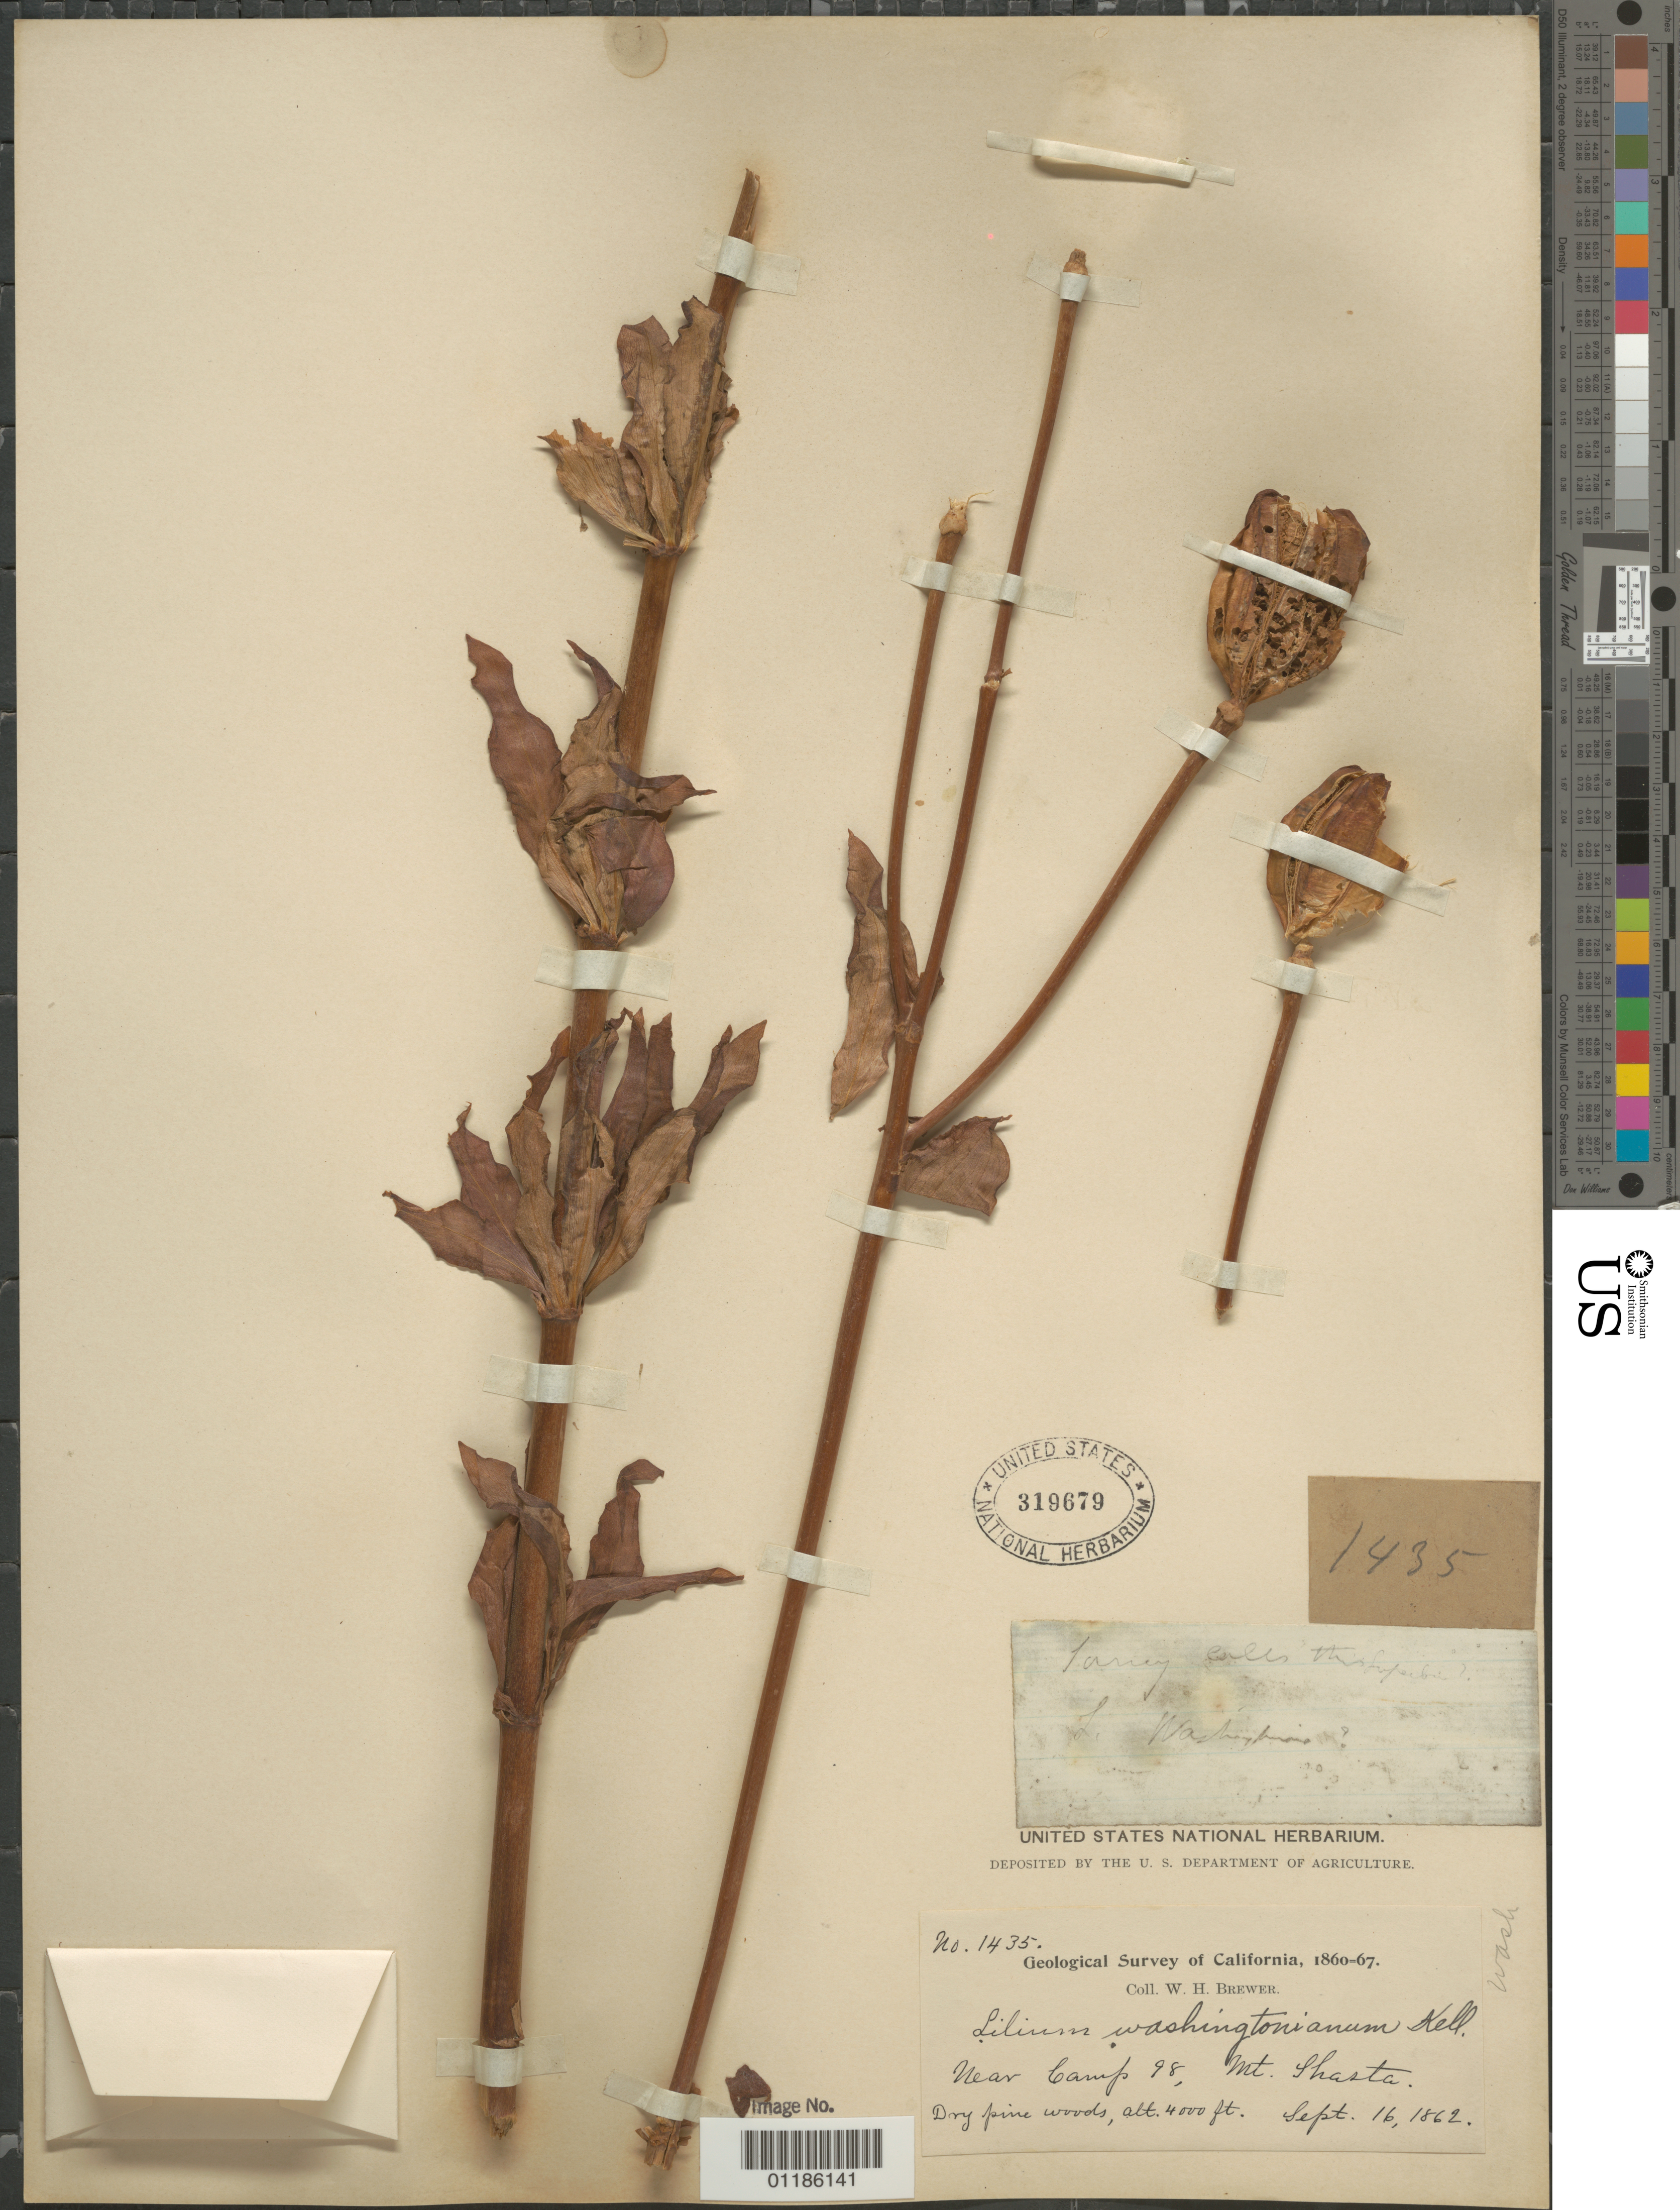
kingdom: Plantae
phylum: Tracheophyta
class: Liliopsida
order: Liliales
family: Liliaceae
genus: Lilium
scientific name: Lilium washingtonianum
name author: Kellogg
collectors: W. H. Brewer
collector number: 1435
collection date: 1862-09-16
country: United States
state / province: California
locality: Mt. Shasta, near Camp 99.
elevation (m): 1219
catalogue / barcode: US 319679